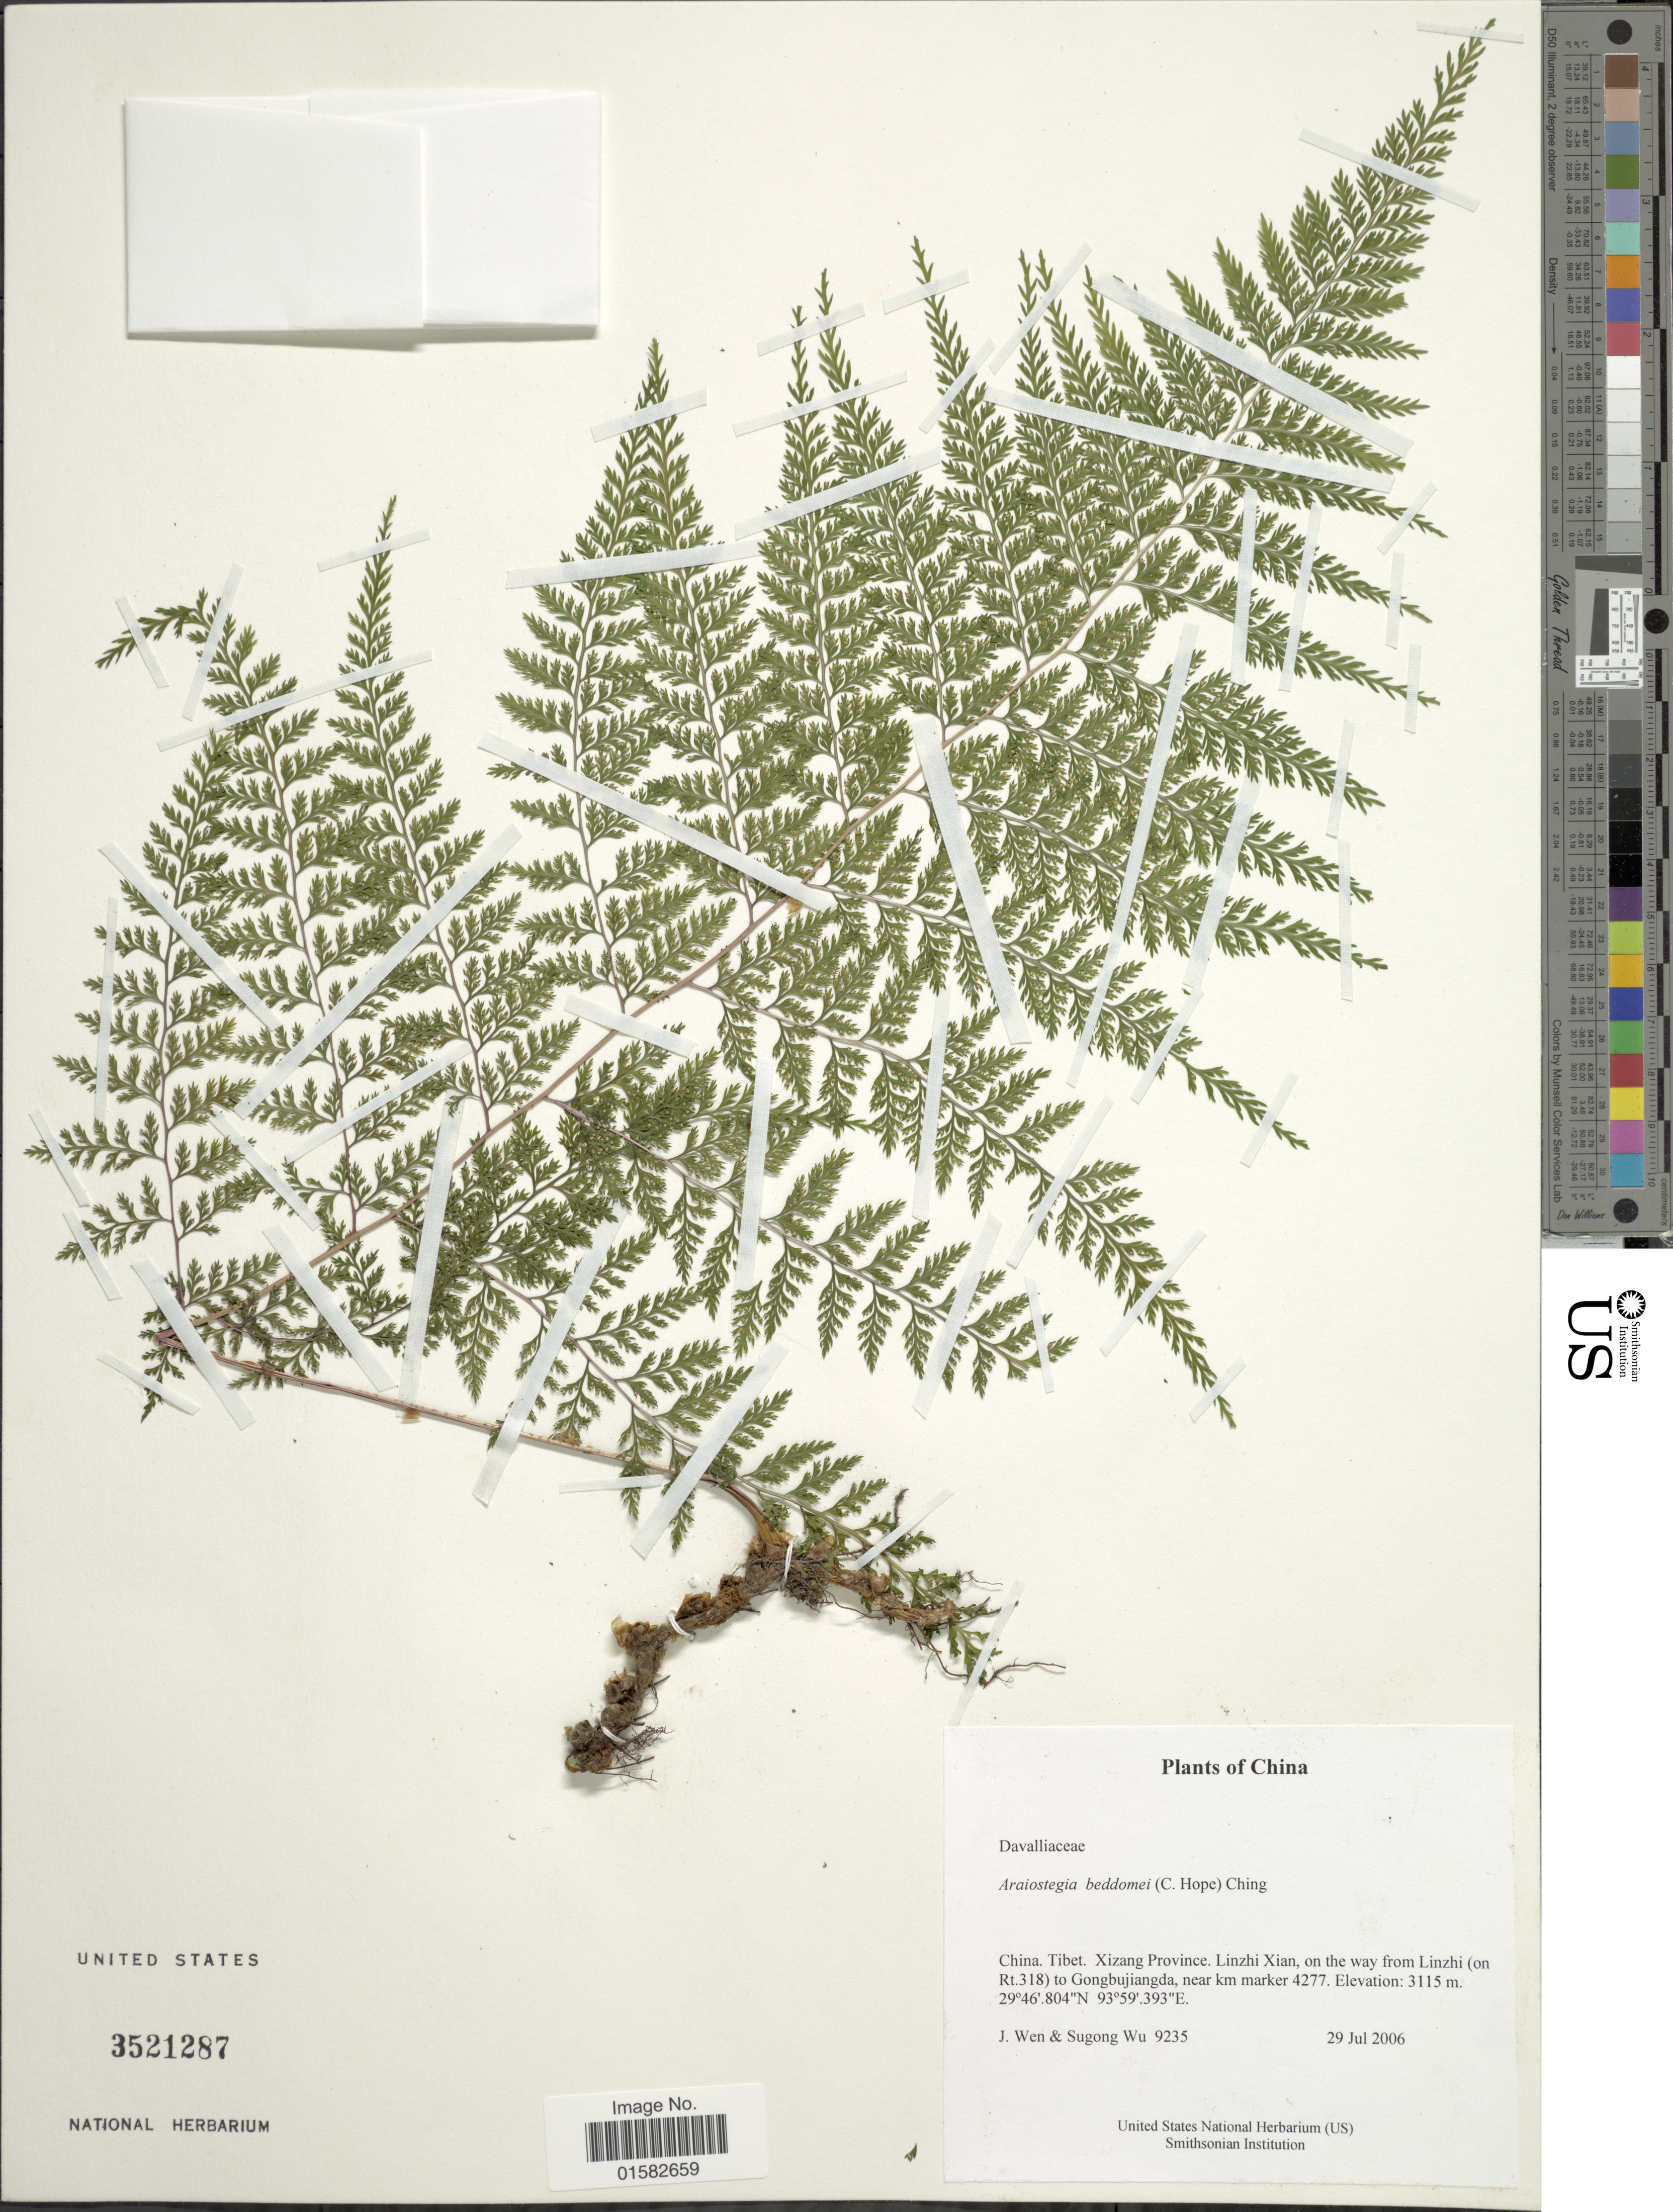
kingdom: Plantae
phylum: Tracheophyta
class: Polypodiopsida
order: Polypodiales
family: Davalliaceae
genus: Davallia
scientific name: Davallia beddomei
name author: C. Hope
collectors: J. Wen & S. K. Wu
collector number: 9235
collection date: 2006-07-29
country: China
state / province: Xizang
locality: China, Tibet,Xizang, Province, Linzhi Xian, on the way from Linzhi ( on Rt. 318 ) to Gongbujinangda, near km marker 4277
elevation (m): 3115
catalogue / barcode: US 3521287